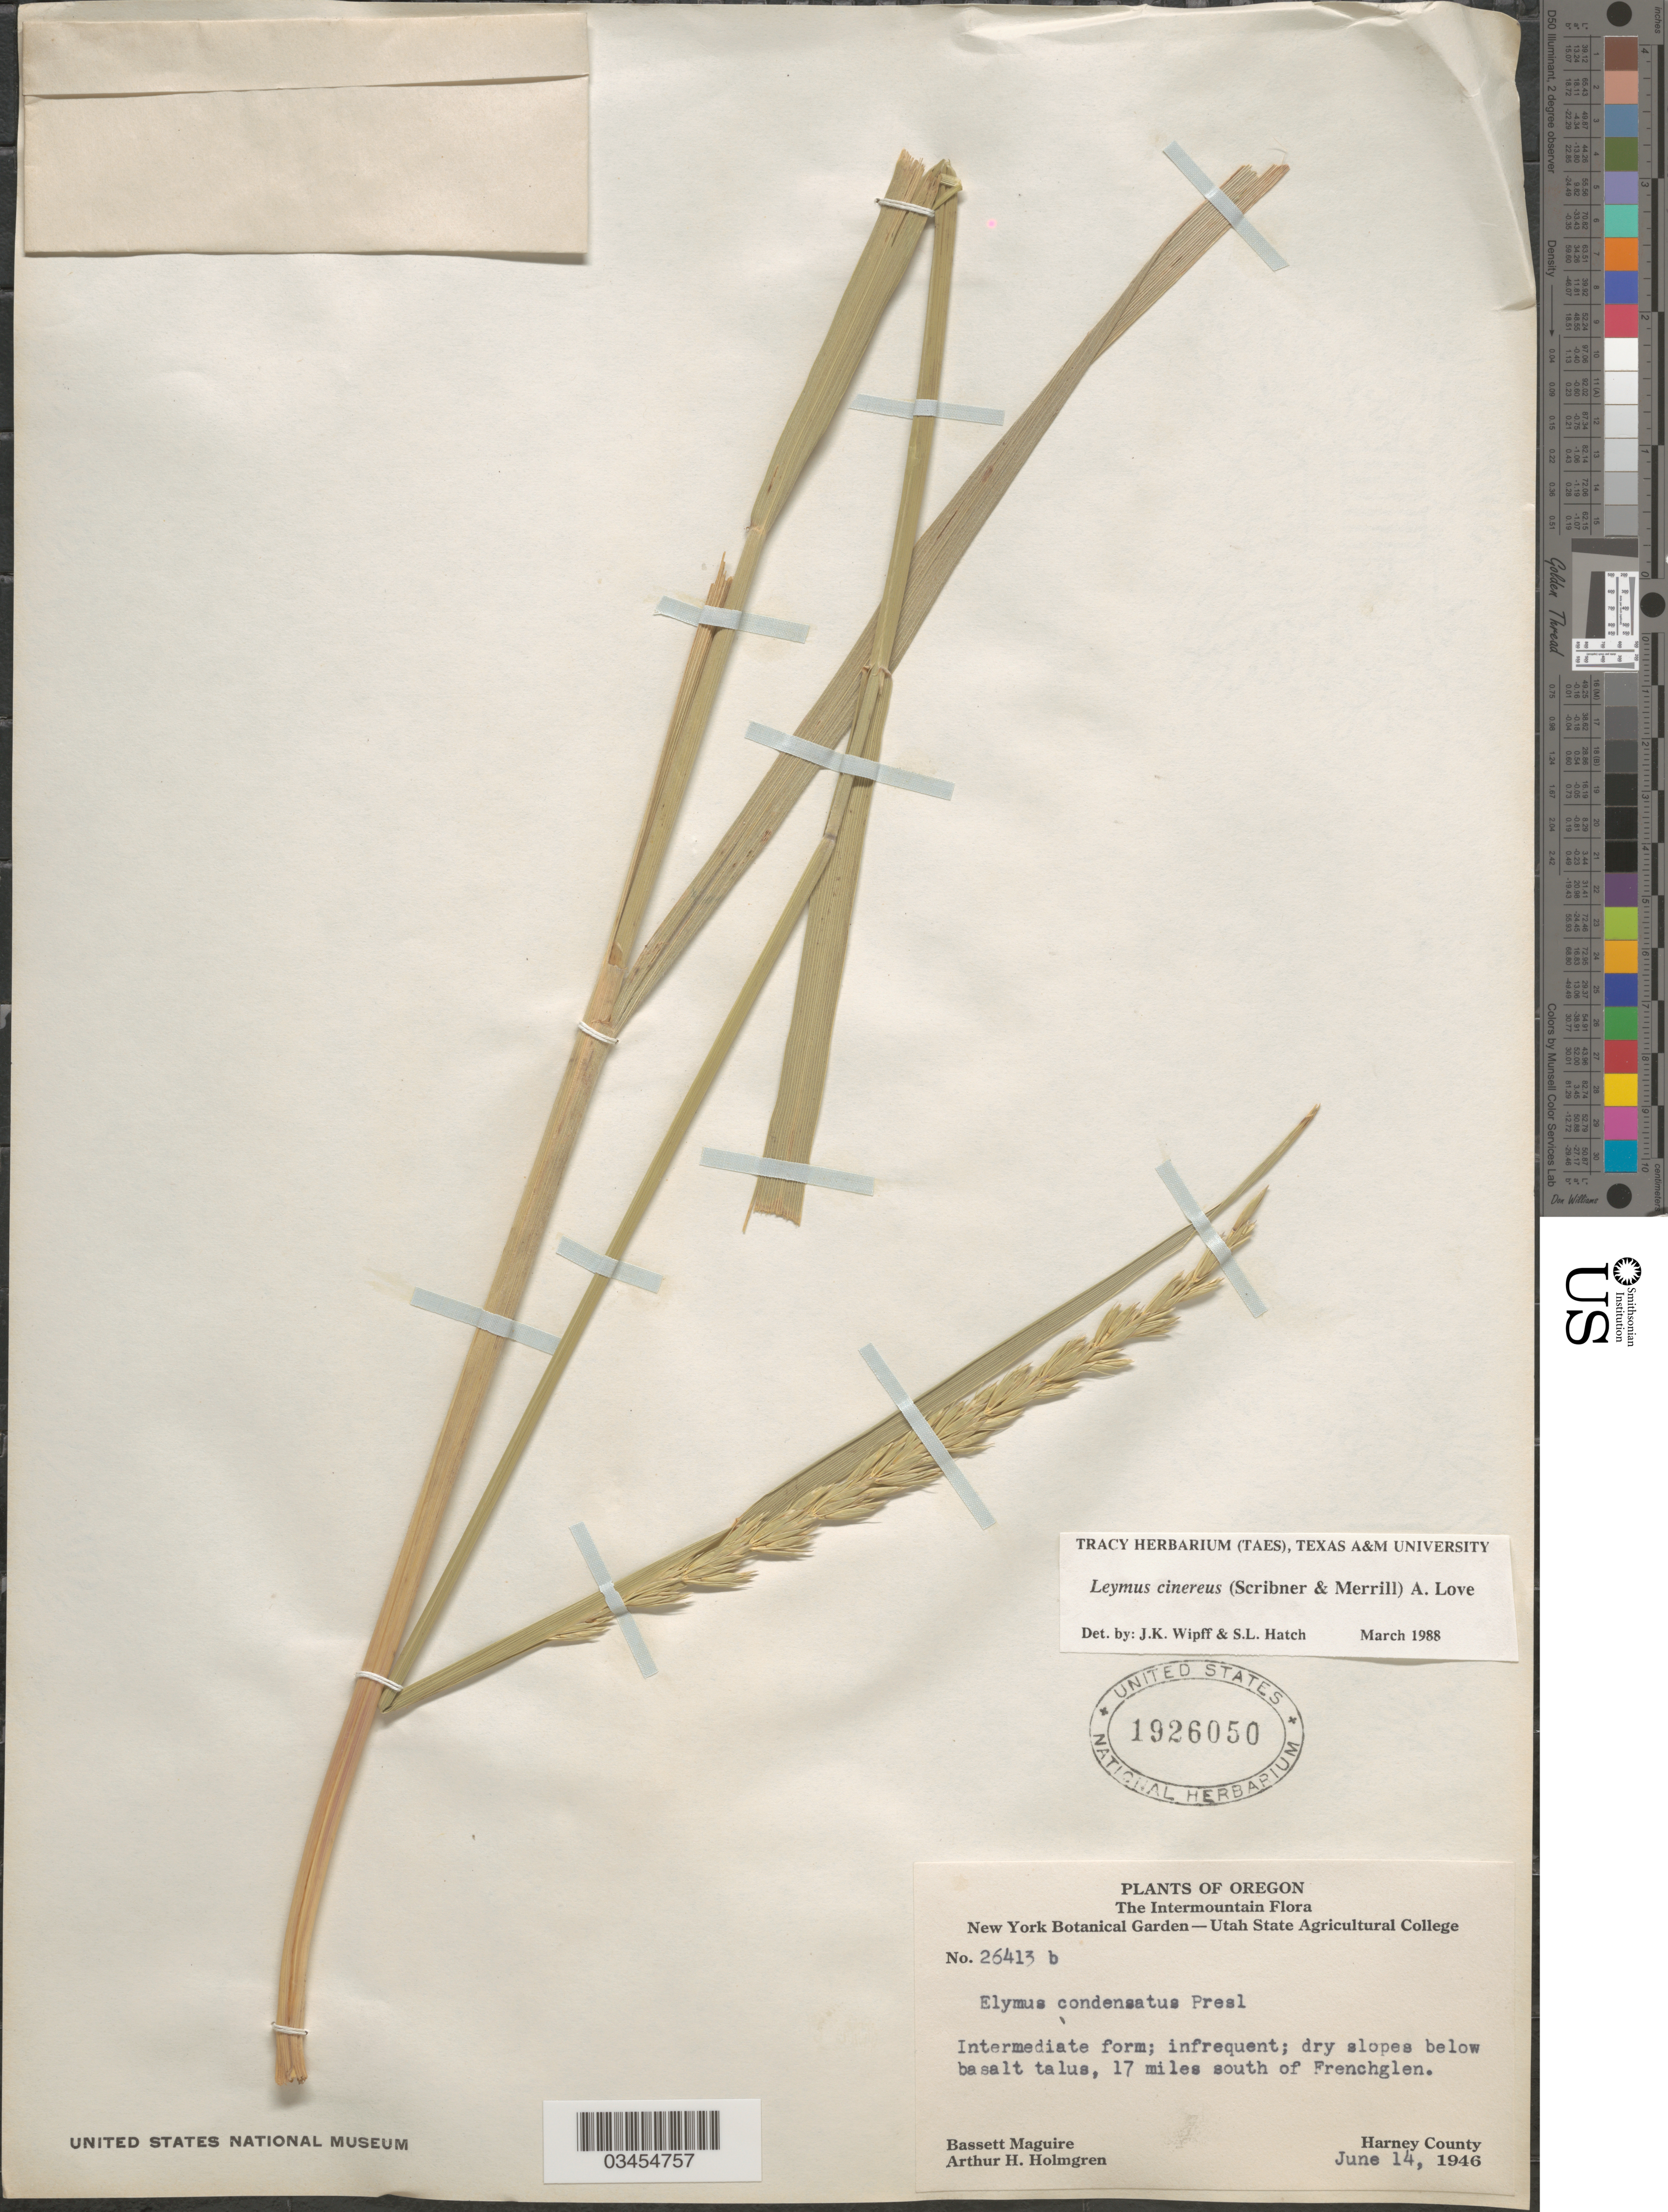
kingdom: Plantae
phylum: Tracheophyta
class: Liliopsida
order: Poales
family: Poaceae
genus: Leymus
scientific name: Leymus cinereus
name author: (Scribn. & Merr.) Á. Löve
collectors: B. Maguire & A. H. Holmgren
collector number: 26413b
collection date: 1946-06-14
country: United States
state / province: Oregon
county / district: Harney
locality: The Intermountain. Dry slopes below basalt talus, 17 miles south of Frenchglen. Harney County.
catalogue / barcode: US 1926050